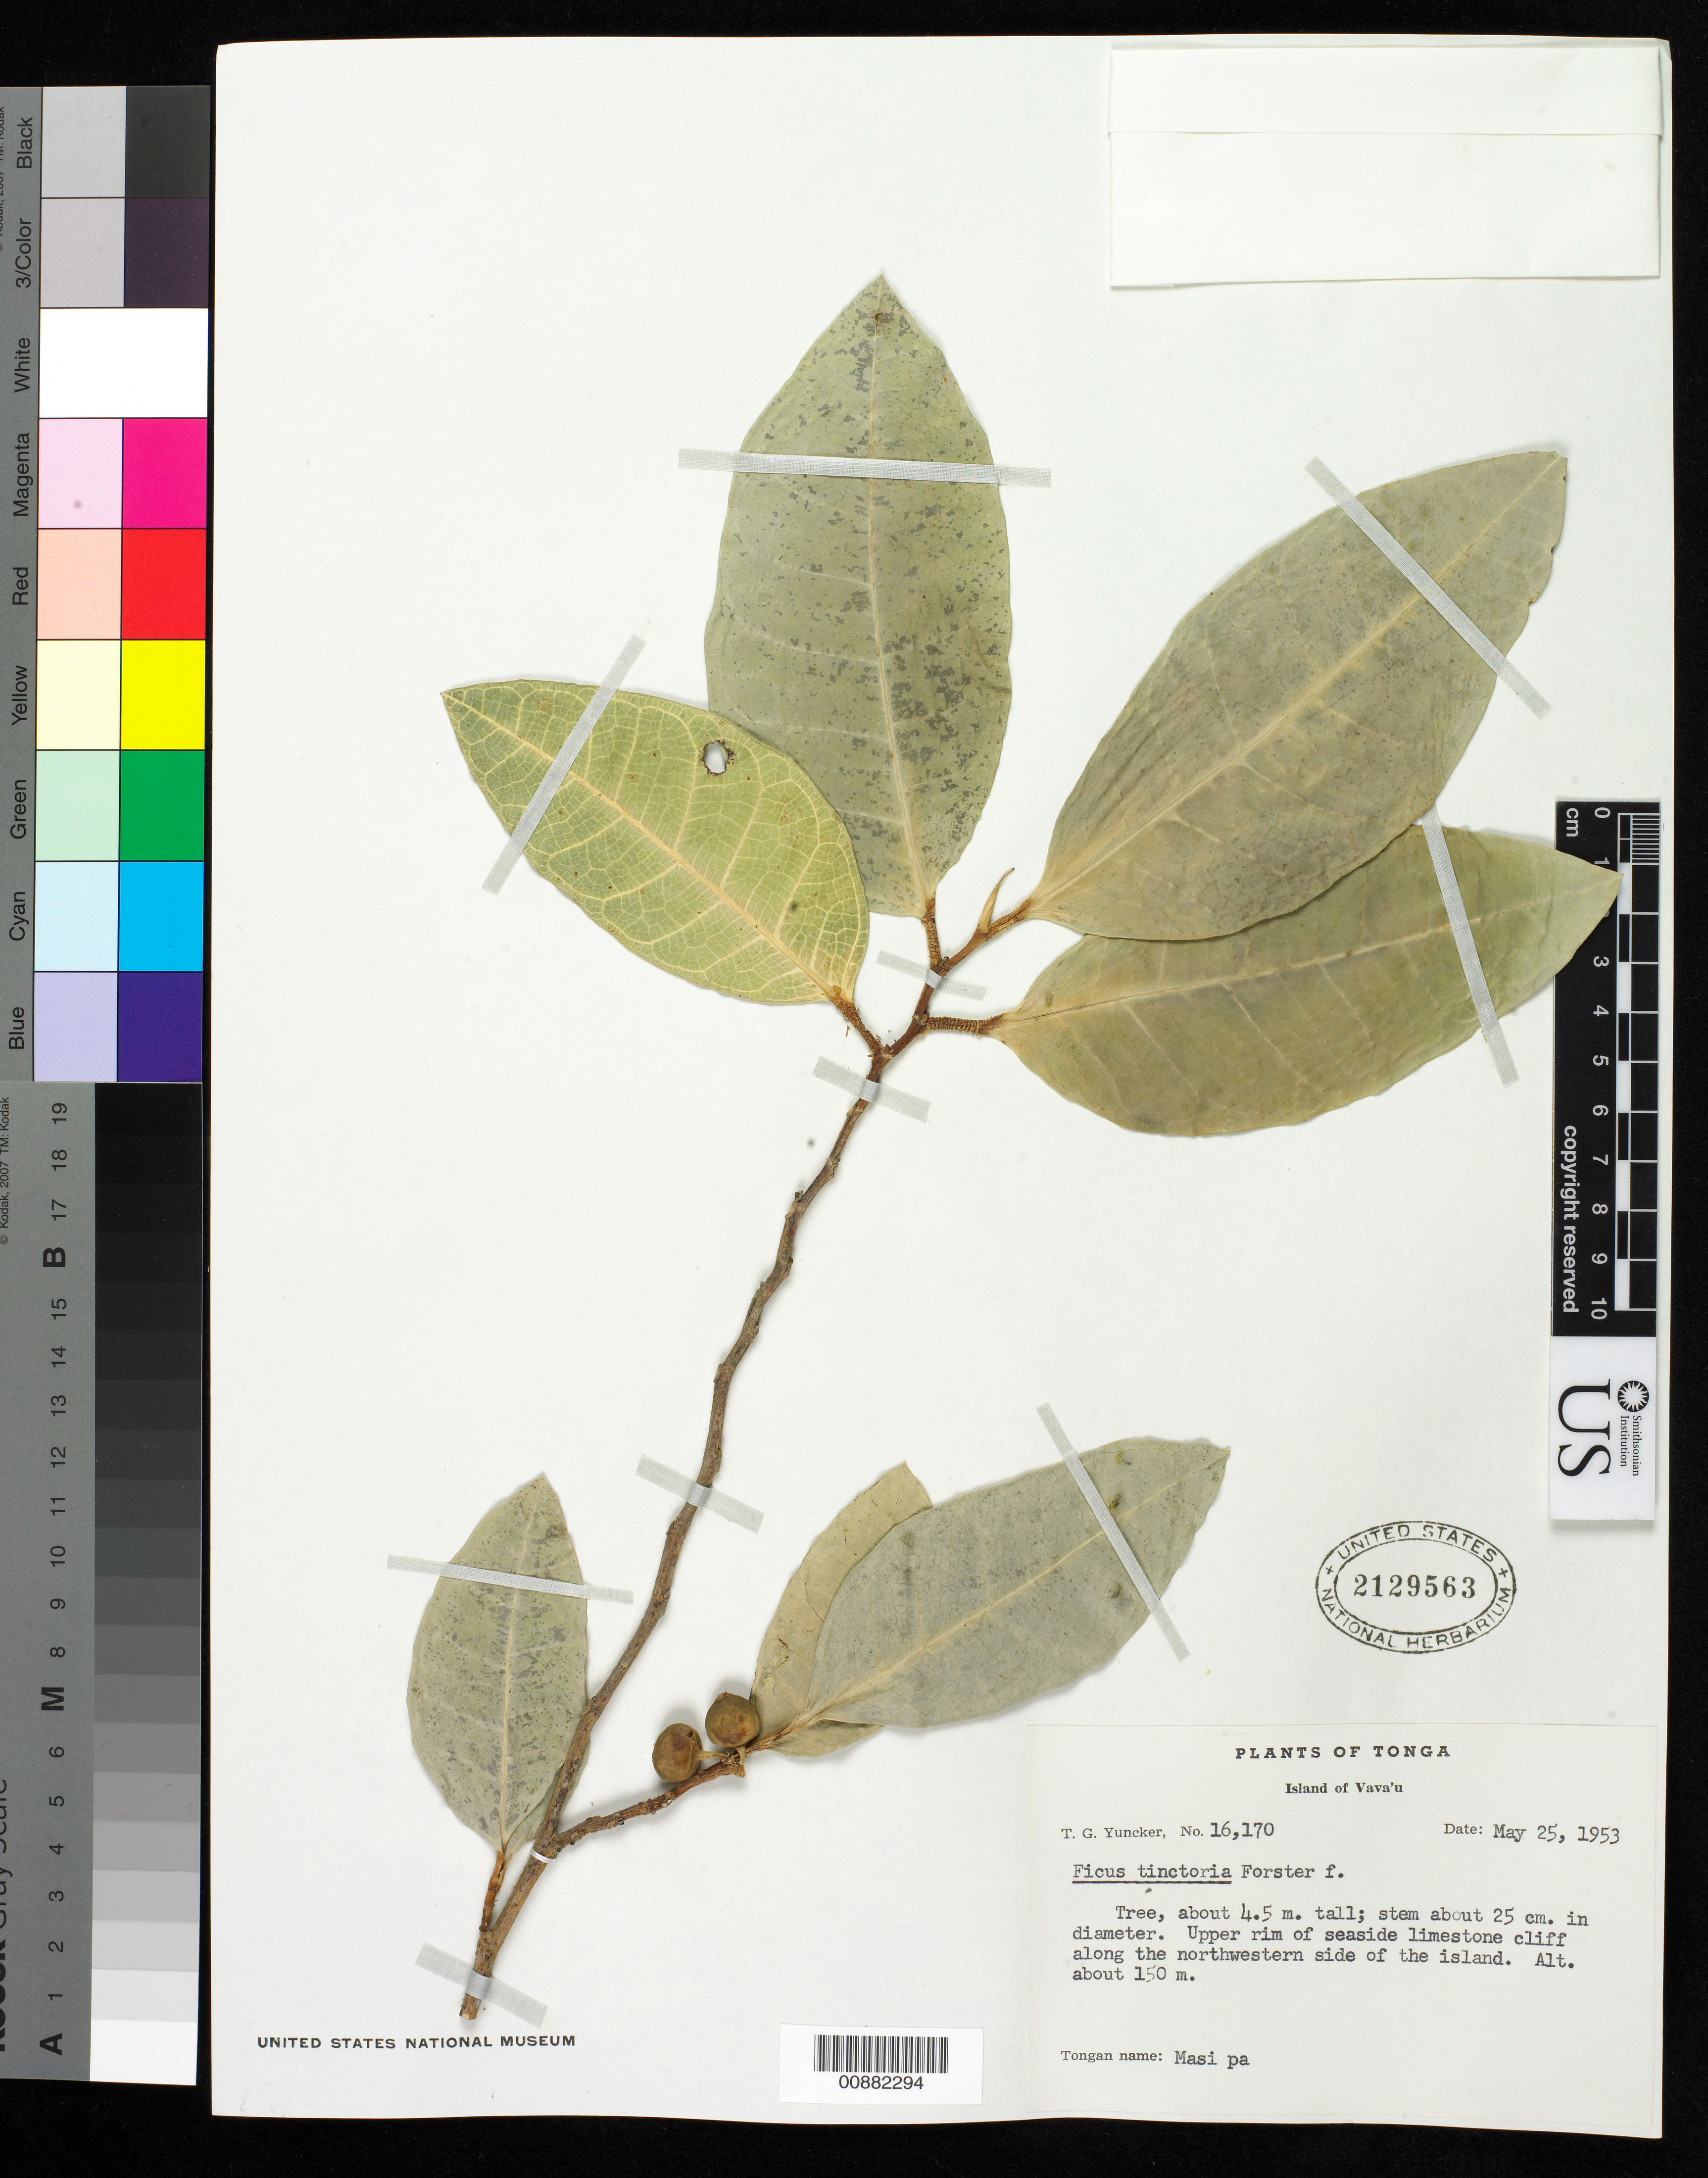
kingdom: Plantae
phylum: Tracheophyta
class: Magnoliopsida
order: Rosales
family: Moraceae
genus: Ficus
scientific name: Ficus tinctoria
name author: G. Forst.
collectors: T. G. Yuncker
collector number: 16170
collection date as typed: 25 May 1953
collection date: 1953-05-25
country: Tonga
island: Vava'u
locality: Island of Vava'u. Along the northwestern side of the island.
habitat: upper rim of seaside limestone cliff.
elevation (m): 150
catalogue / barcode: US 2129563